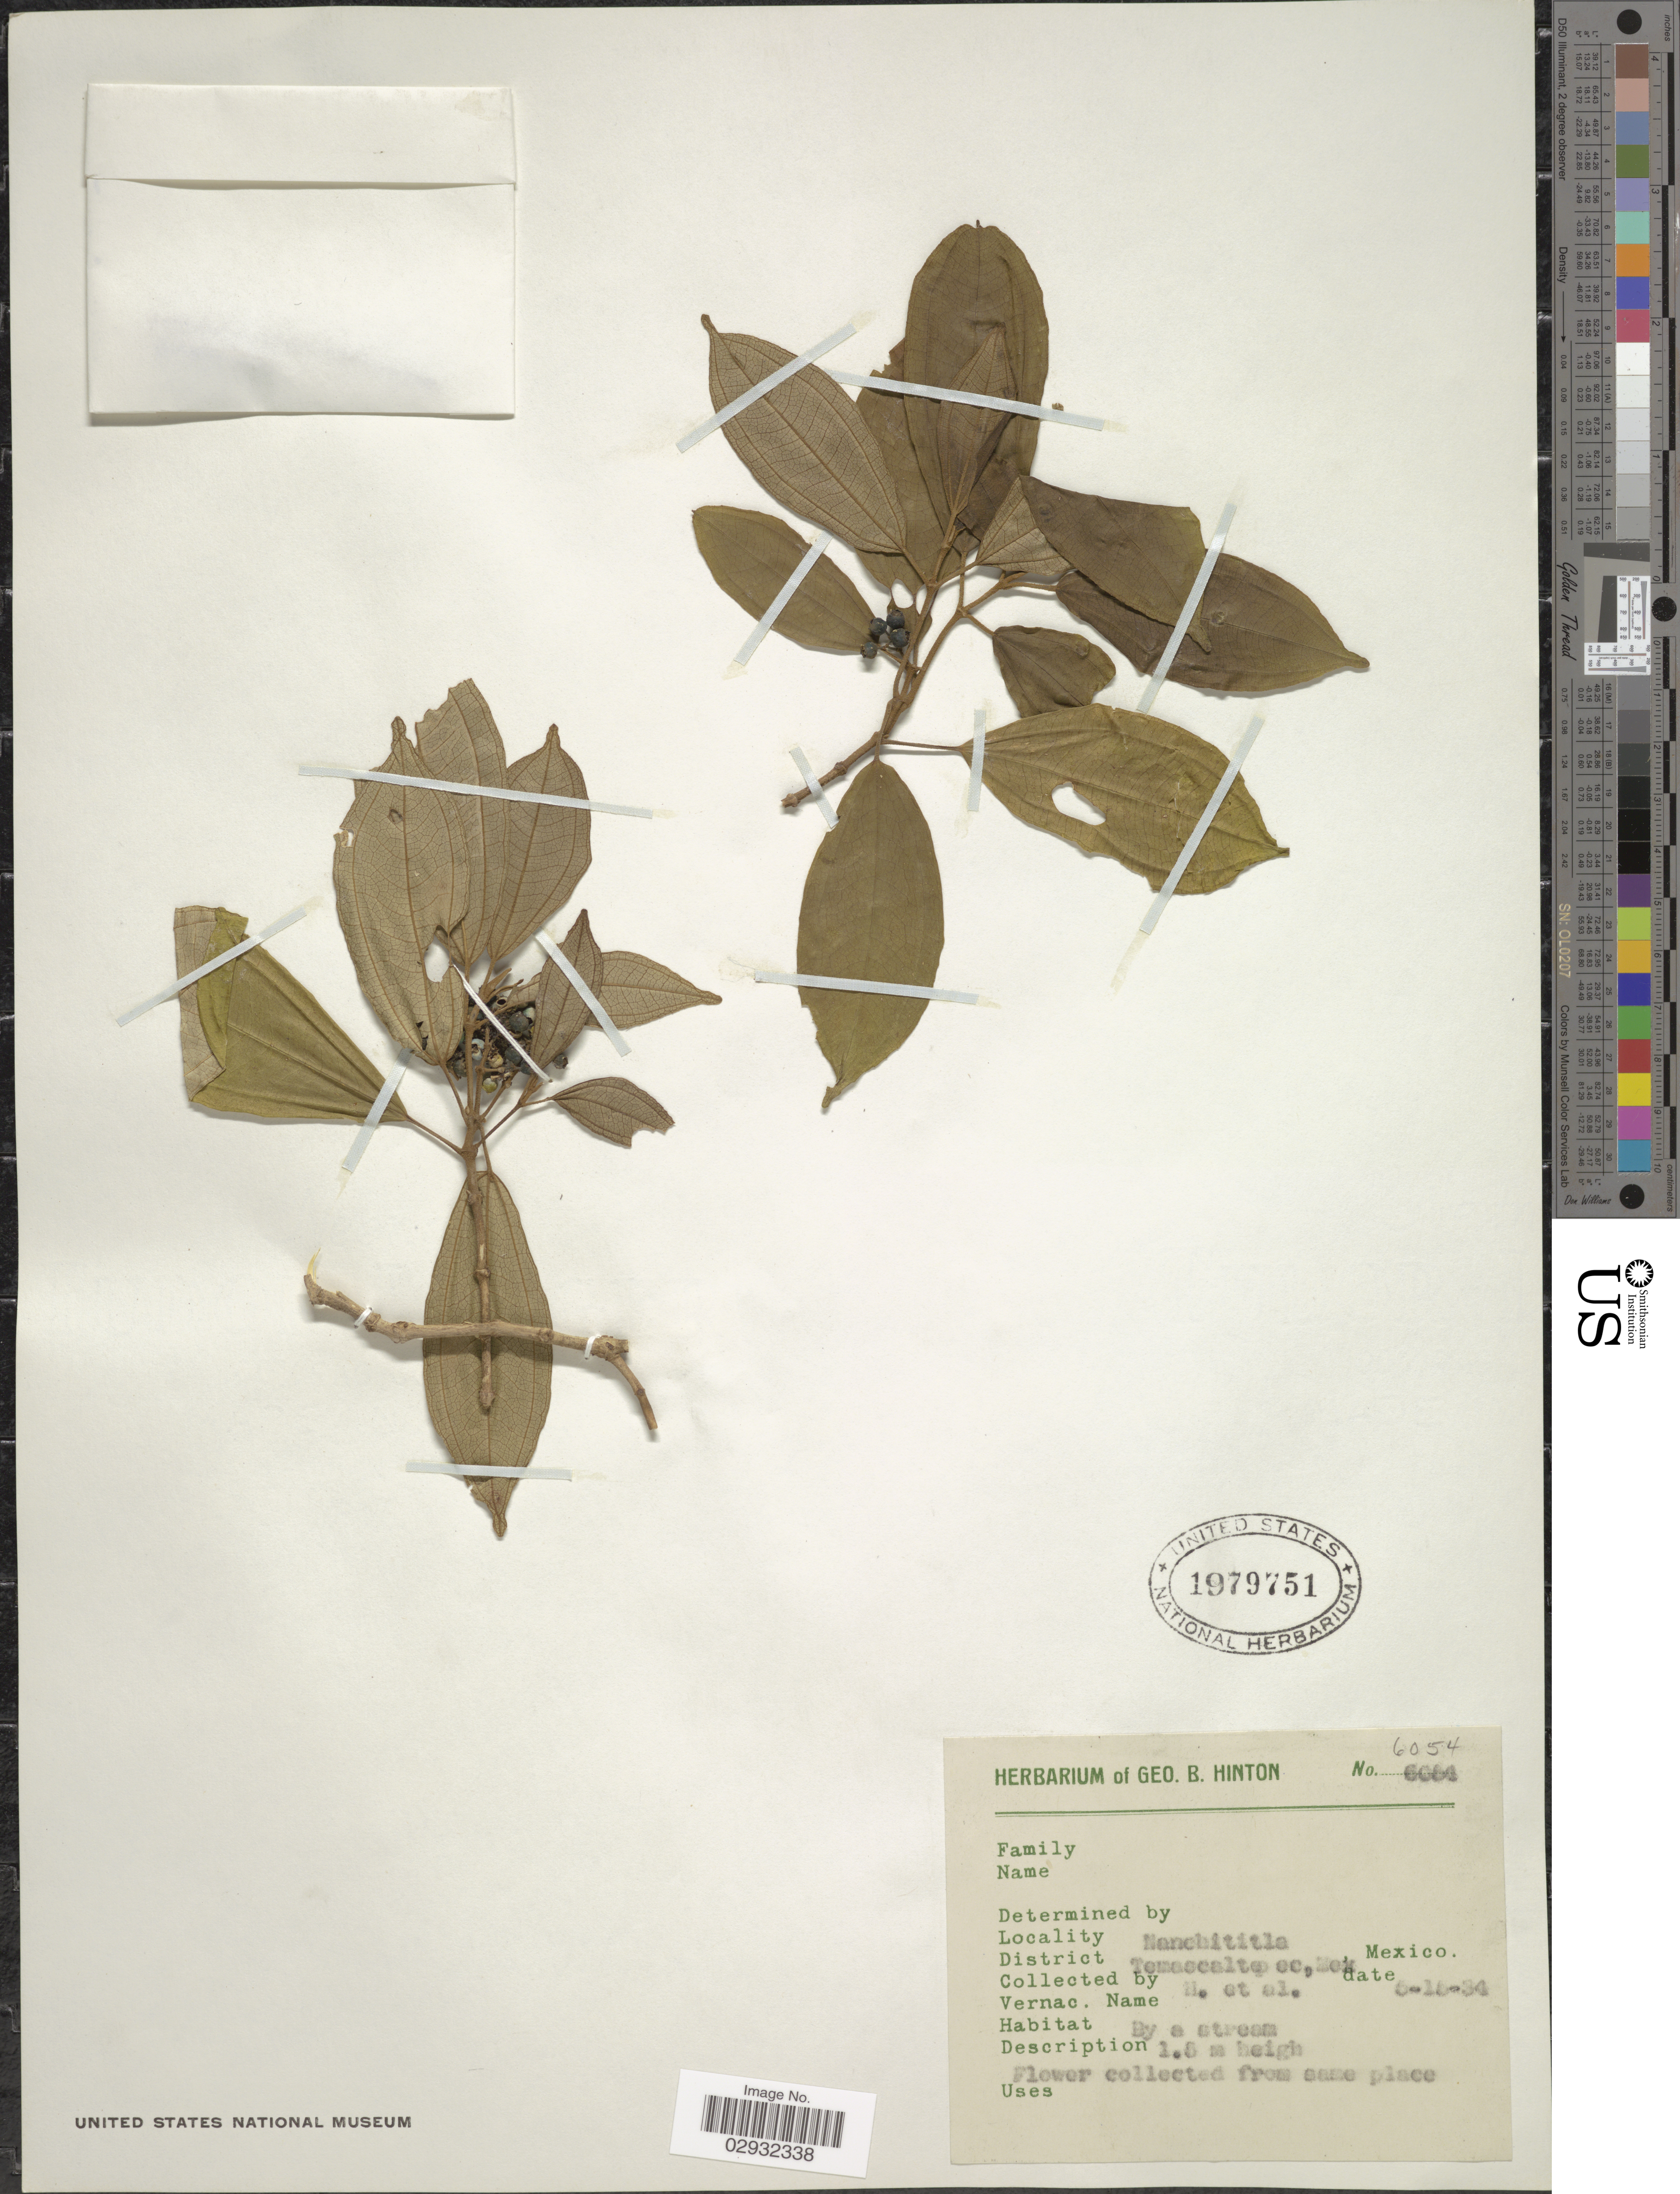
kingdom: Plantae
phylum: Tracheophyta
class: Magnoliopsida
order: Myrtales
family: Melastomataceae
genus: Miconia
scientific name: Miconia cuernavacana Rose, ined.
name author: Rose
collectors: G. B. Hinton & et al.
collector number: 6054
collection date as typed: Transcribed d/m/y: 15/5/34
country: Mexico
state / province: México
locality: Nanchititla. District Temascaltepec.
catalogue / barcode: US 1979751